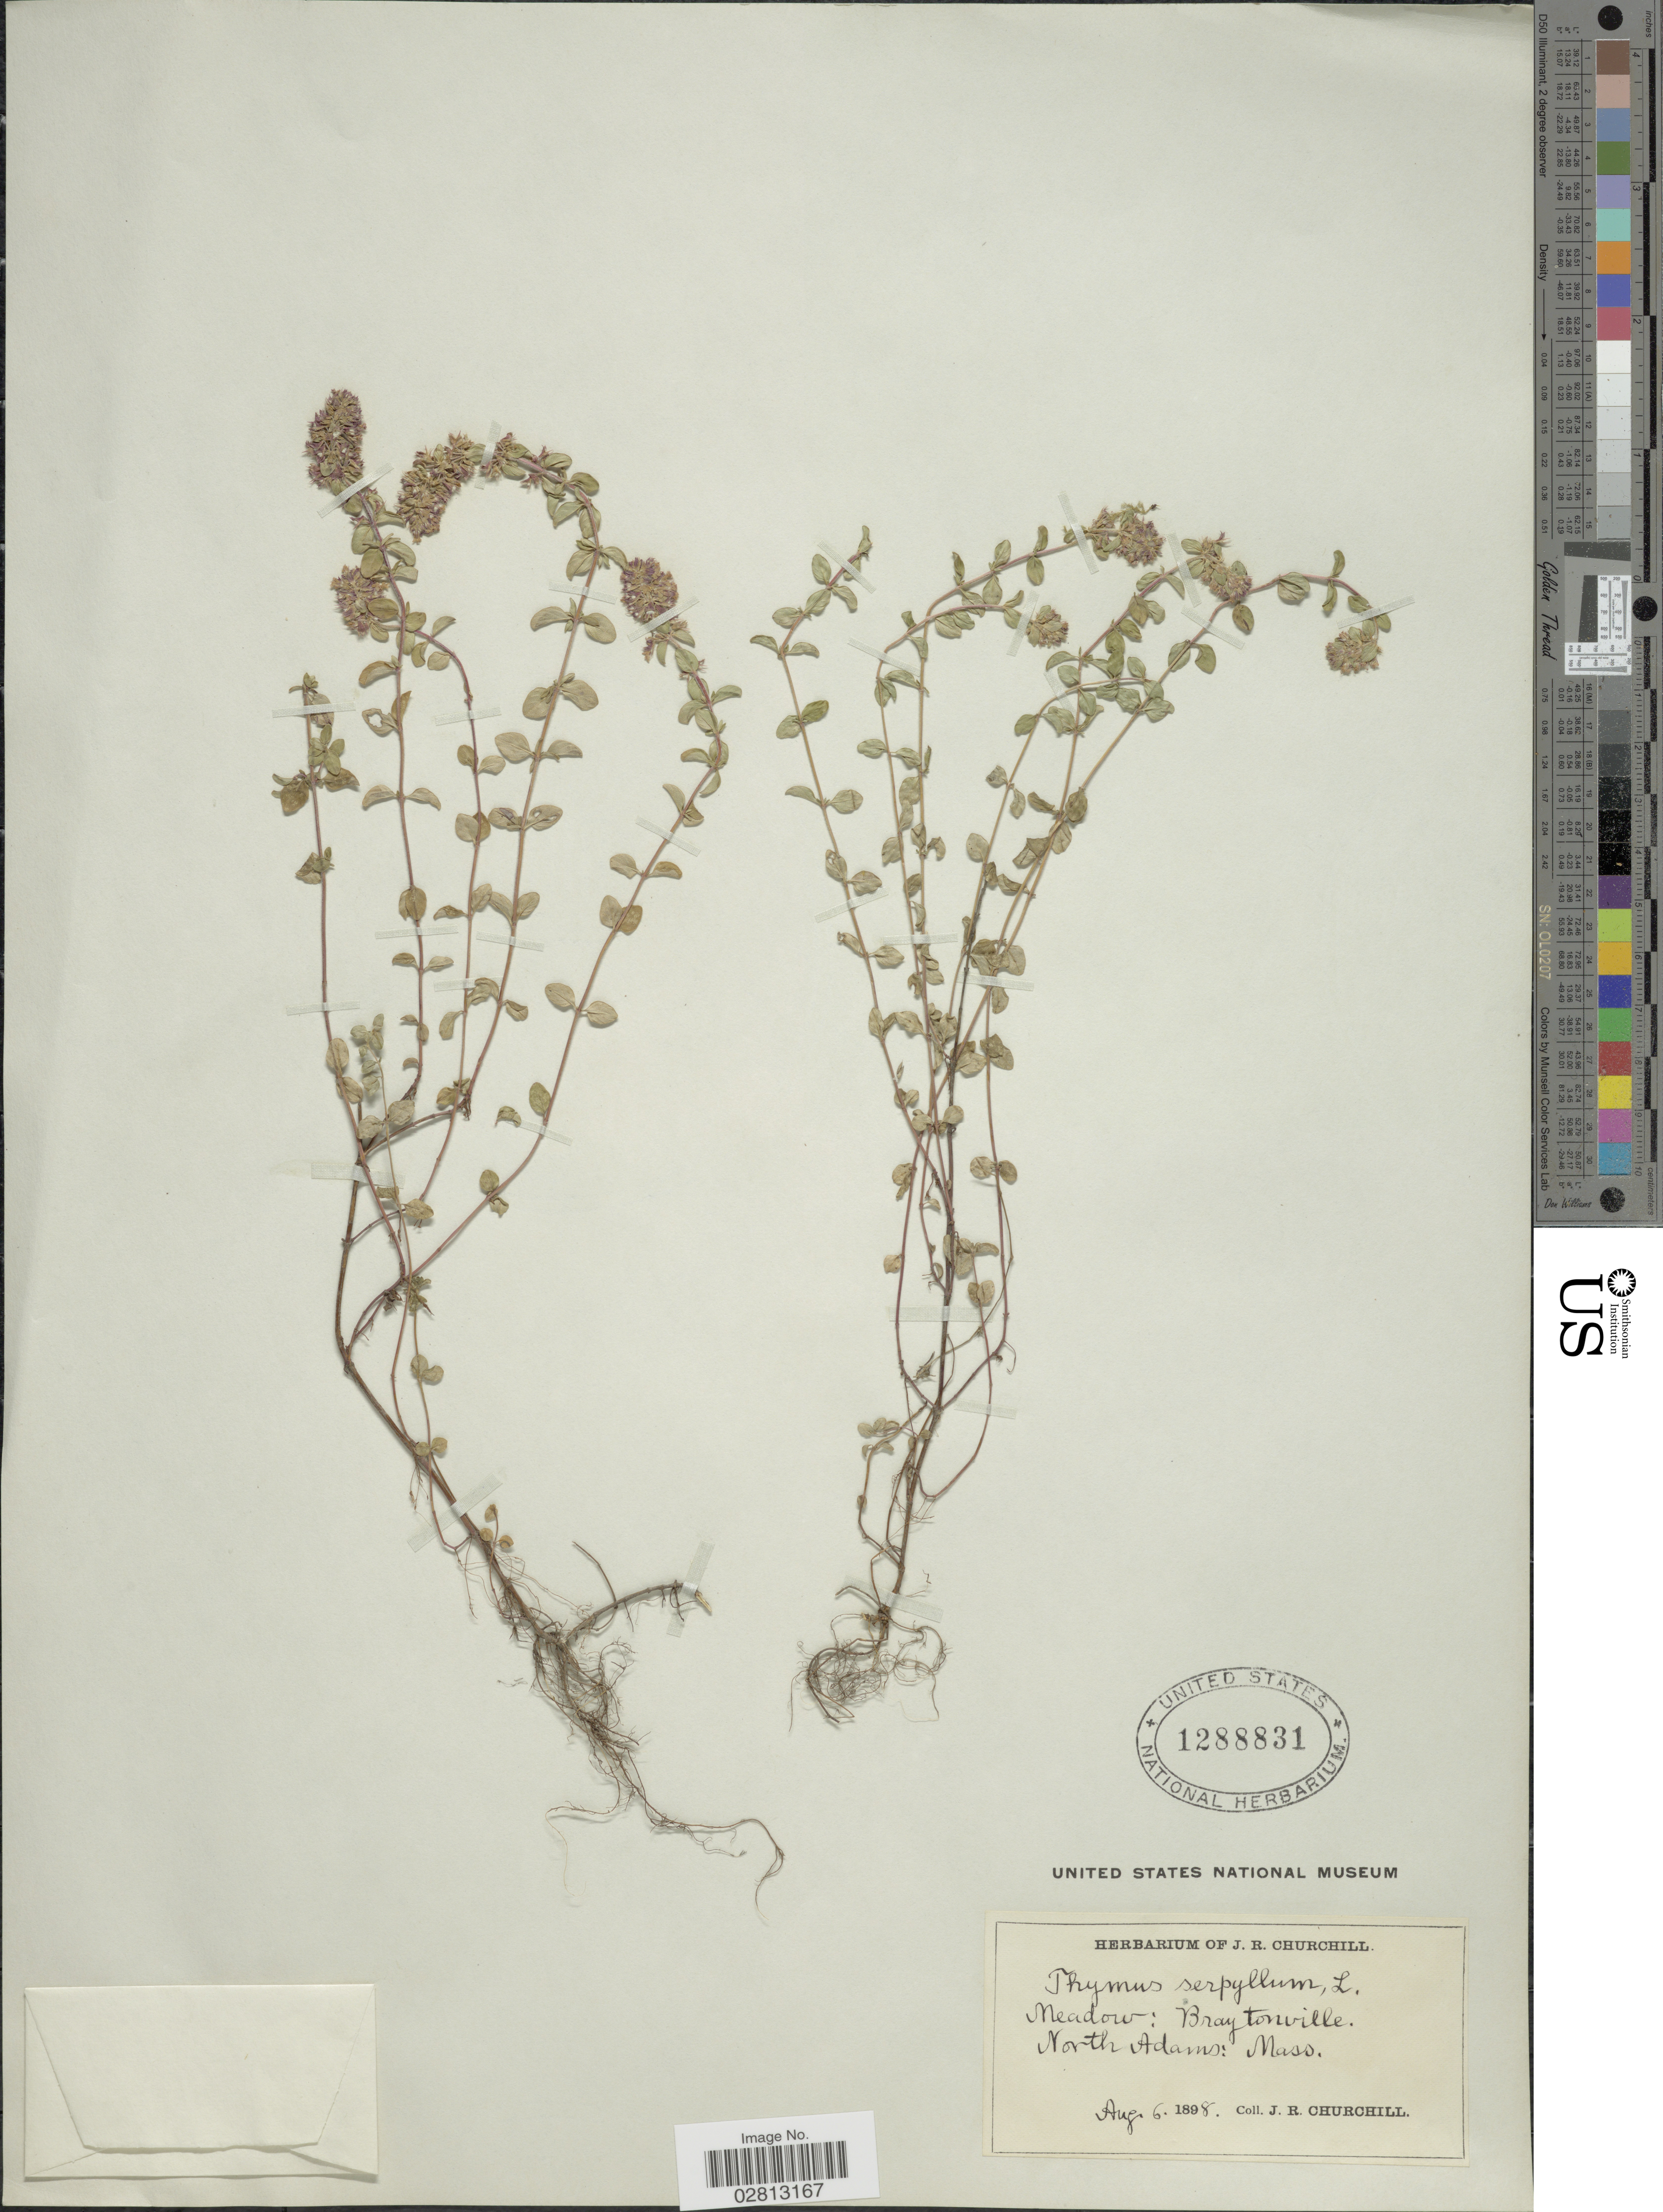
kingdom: Plantae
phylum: Tracheophyta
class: Magnoliopsida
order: Lamiales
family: Lamiaceae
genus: Thymus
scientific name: Thymus serpyllum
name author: L.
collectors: J. Churchill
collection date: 1898-08-06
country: United States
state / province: Massachusetts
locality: Braytonville, North Adams.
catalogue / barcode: US 1288831